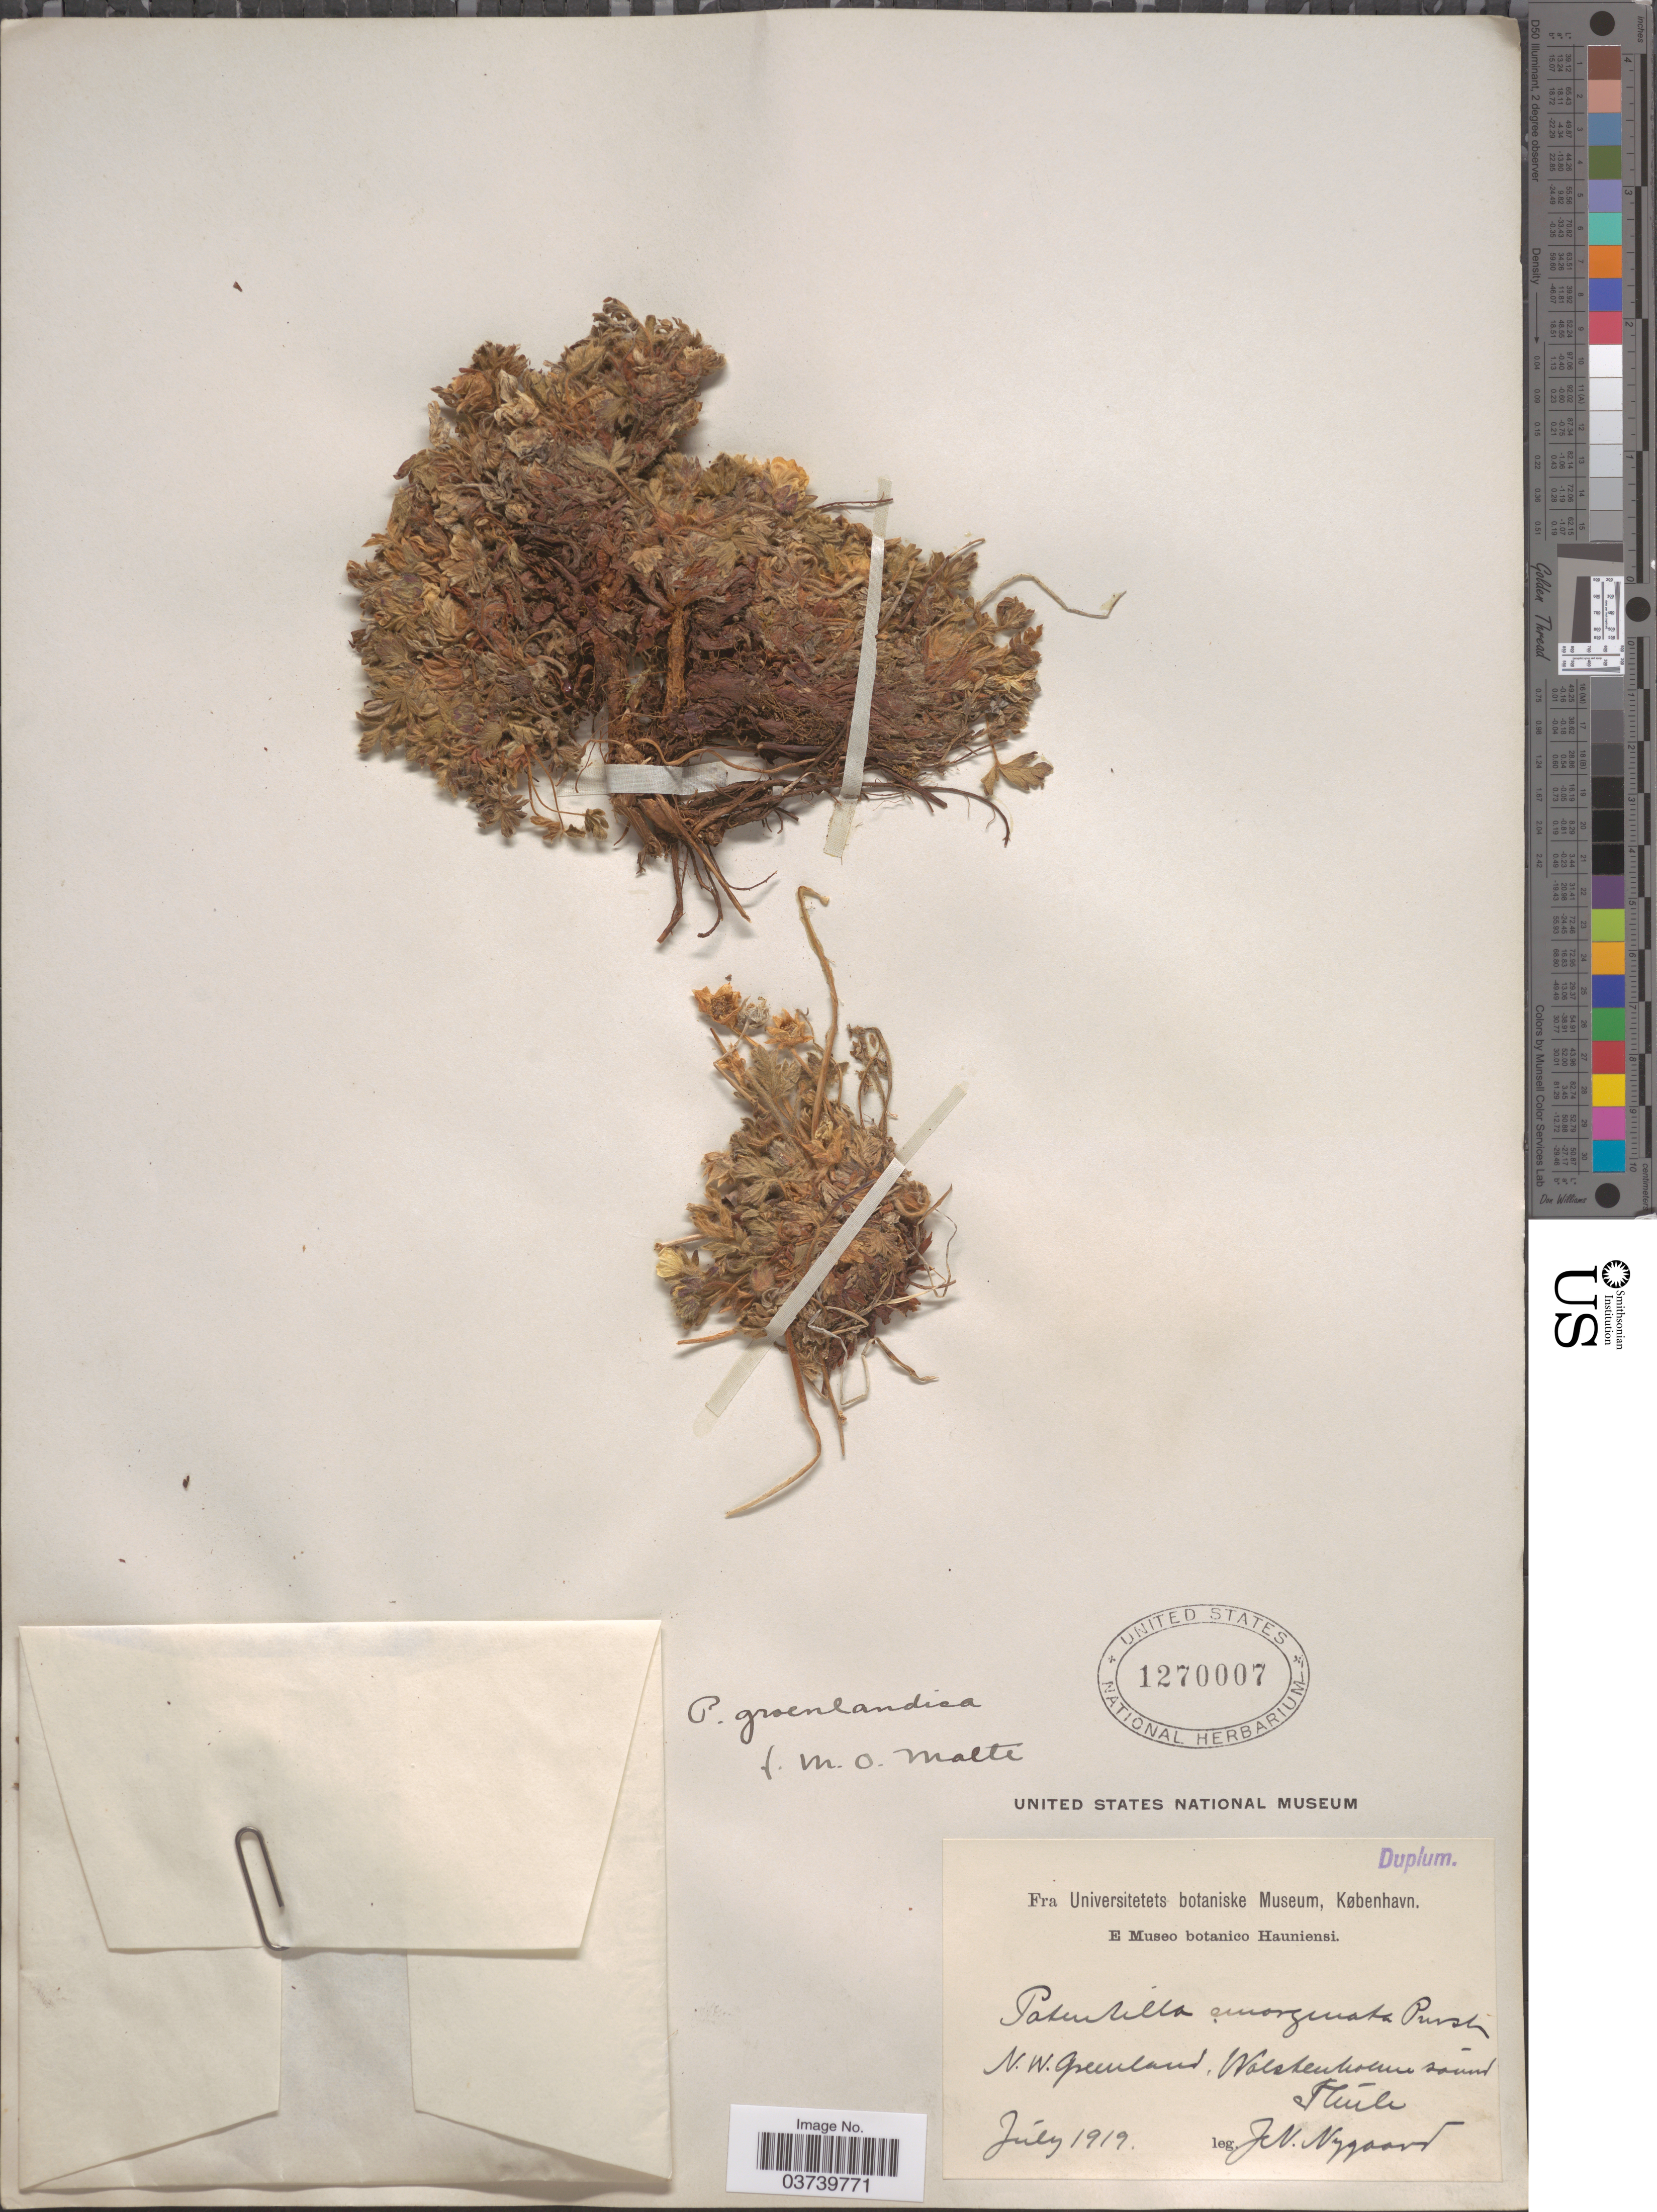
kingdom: Plantae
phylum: Tracheophyta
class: Magnoliopsida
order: Rosales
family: Rosaceae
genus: Potentilla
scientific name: Potentilla groenlandica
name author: R. Br.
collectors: J. Nygaard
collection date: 1919-07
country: Greenland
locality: N.W. Greenland, Wolstenholme sound, Thule.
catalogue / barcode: US 1270007